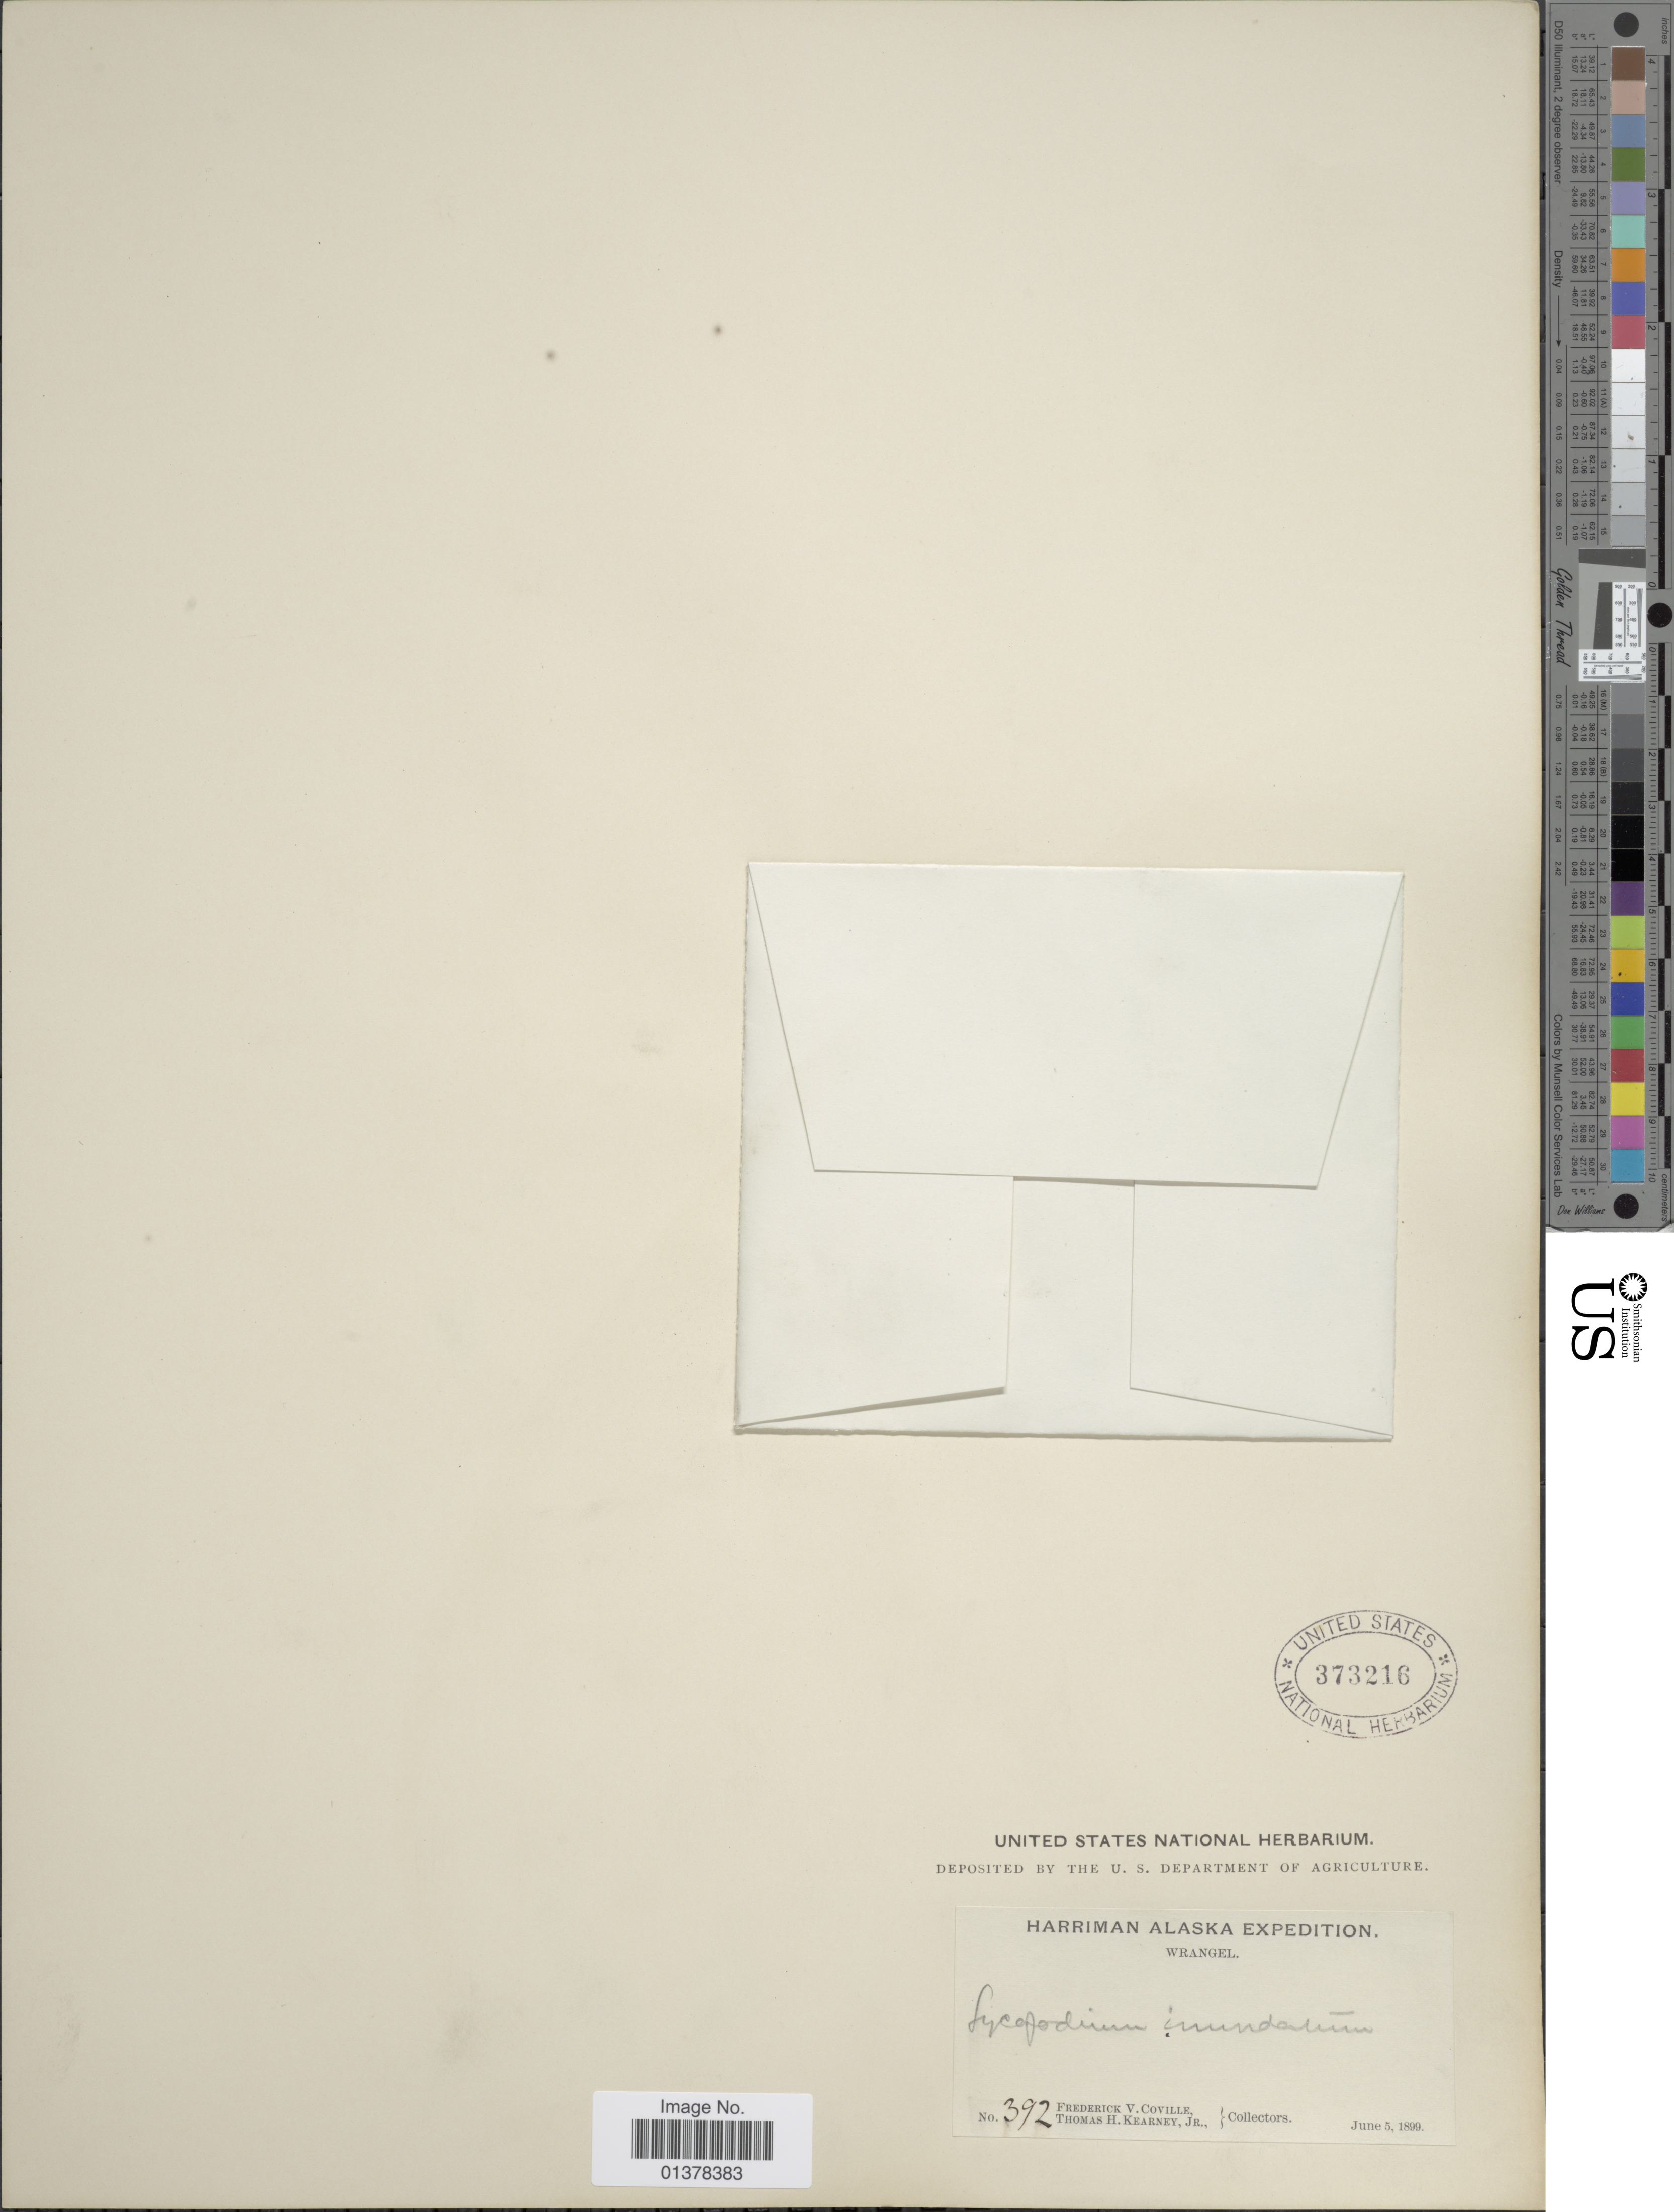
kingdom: Plantae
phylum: Tracheophyta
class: Lycopodiopsida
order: Lycopodiales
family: Lycopodiaceae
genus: Lycopodiella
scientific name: Lycopodiella inundata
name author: (L.) Holub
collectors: F. V. Coville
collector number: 392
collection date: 1800-06-05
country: United States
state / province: Alaska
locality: Wrangell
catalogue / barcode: US 373216